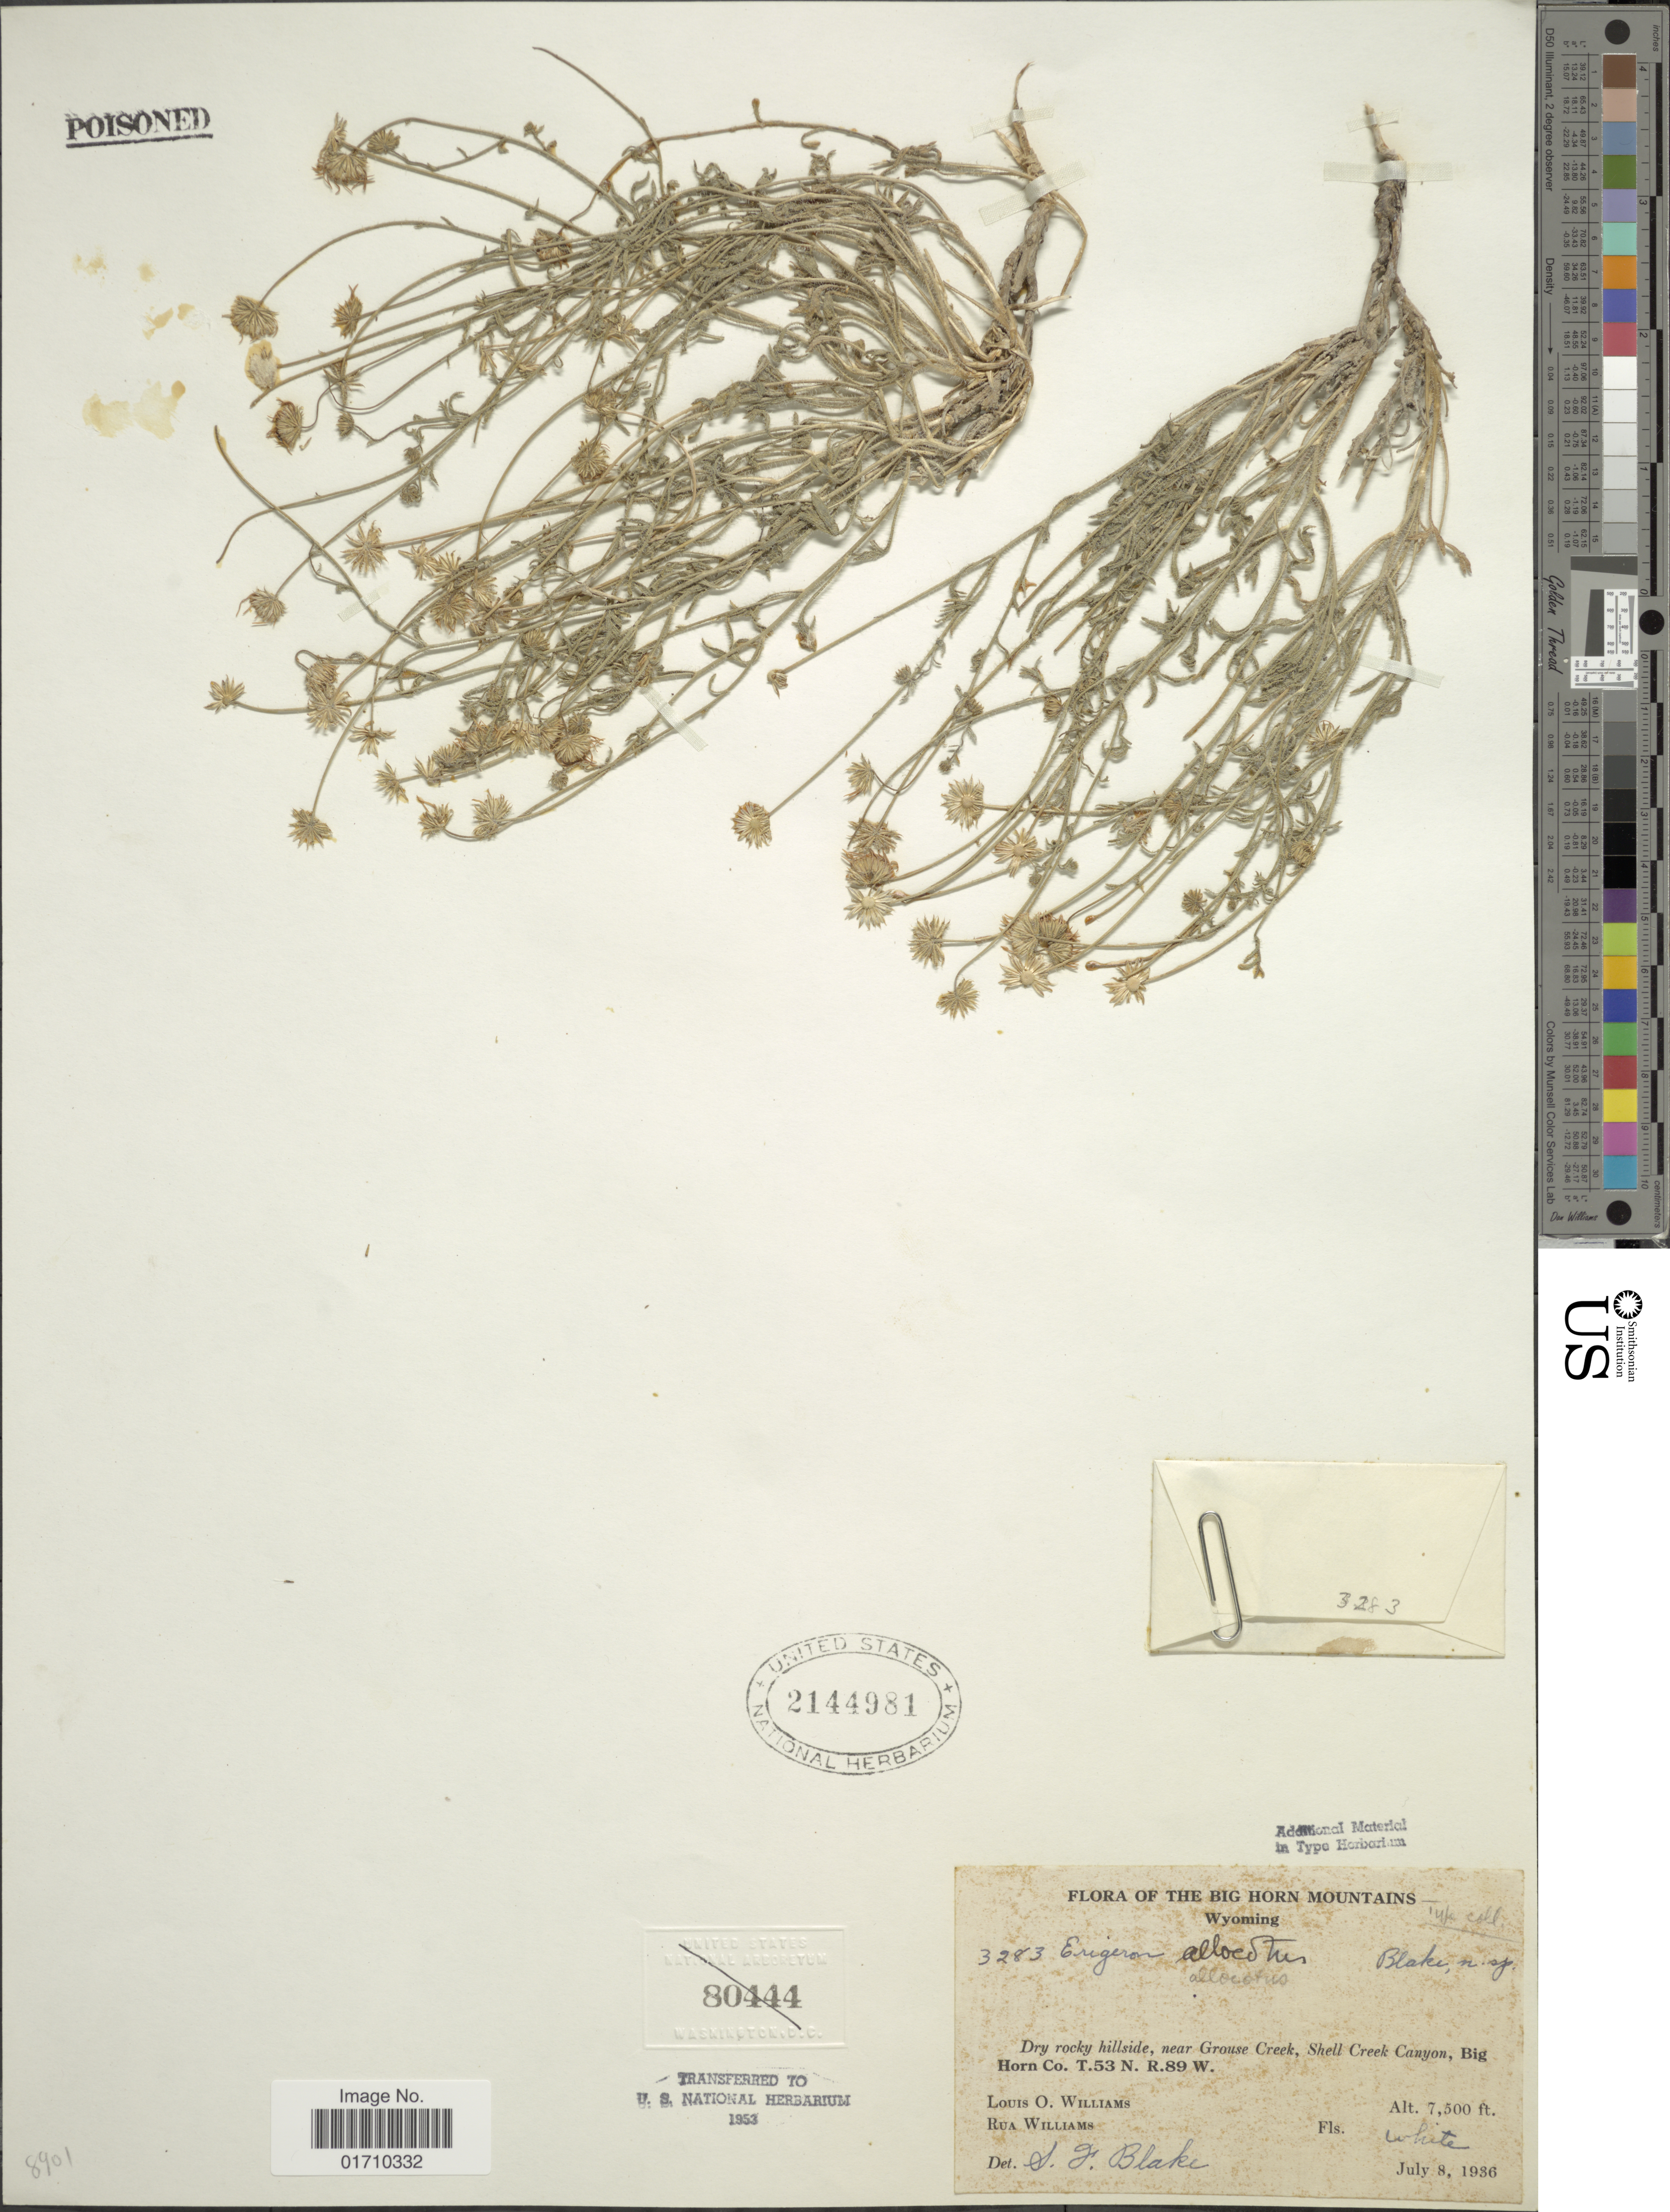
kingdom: Plantae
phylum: Tracheophyta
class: Magnoliopsida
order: Asterales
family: Asteraceae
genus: Erigeron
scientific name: Erigeron allocotus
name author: S.F. Blake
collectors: L. O. Williams & R. P. Williams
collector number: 3283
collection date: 1936-07-08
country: United States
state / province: Wyoming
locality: The Big Horn Mountains, Dry rocky hillside, near Grouse Creek, Shell Creek Canyon, Big Horn Co. T. 53 N. R. 89 W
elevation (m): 2286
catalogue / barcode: US 2144981